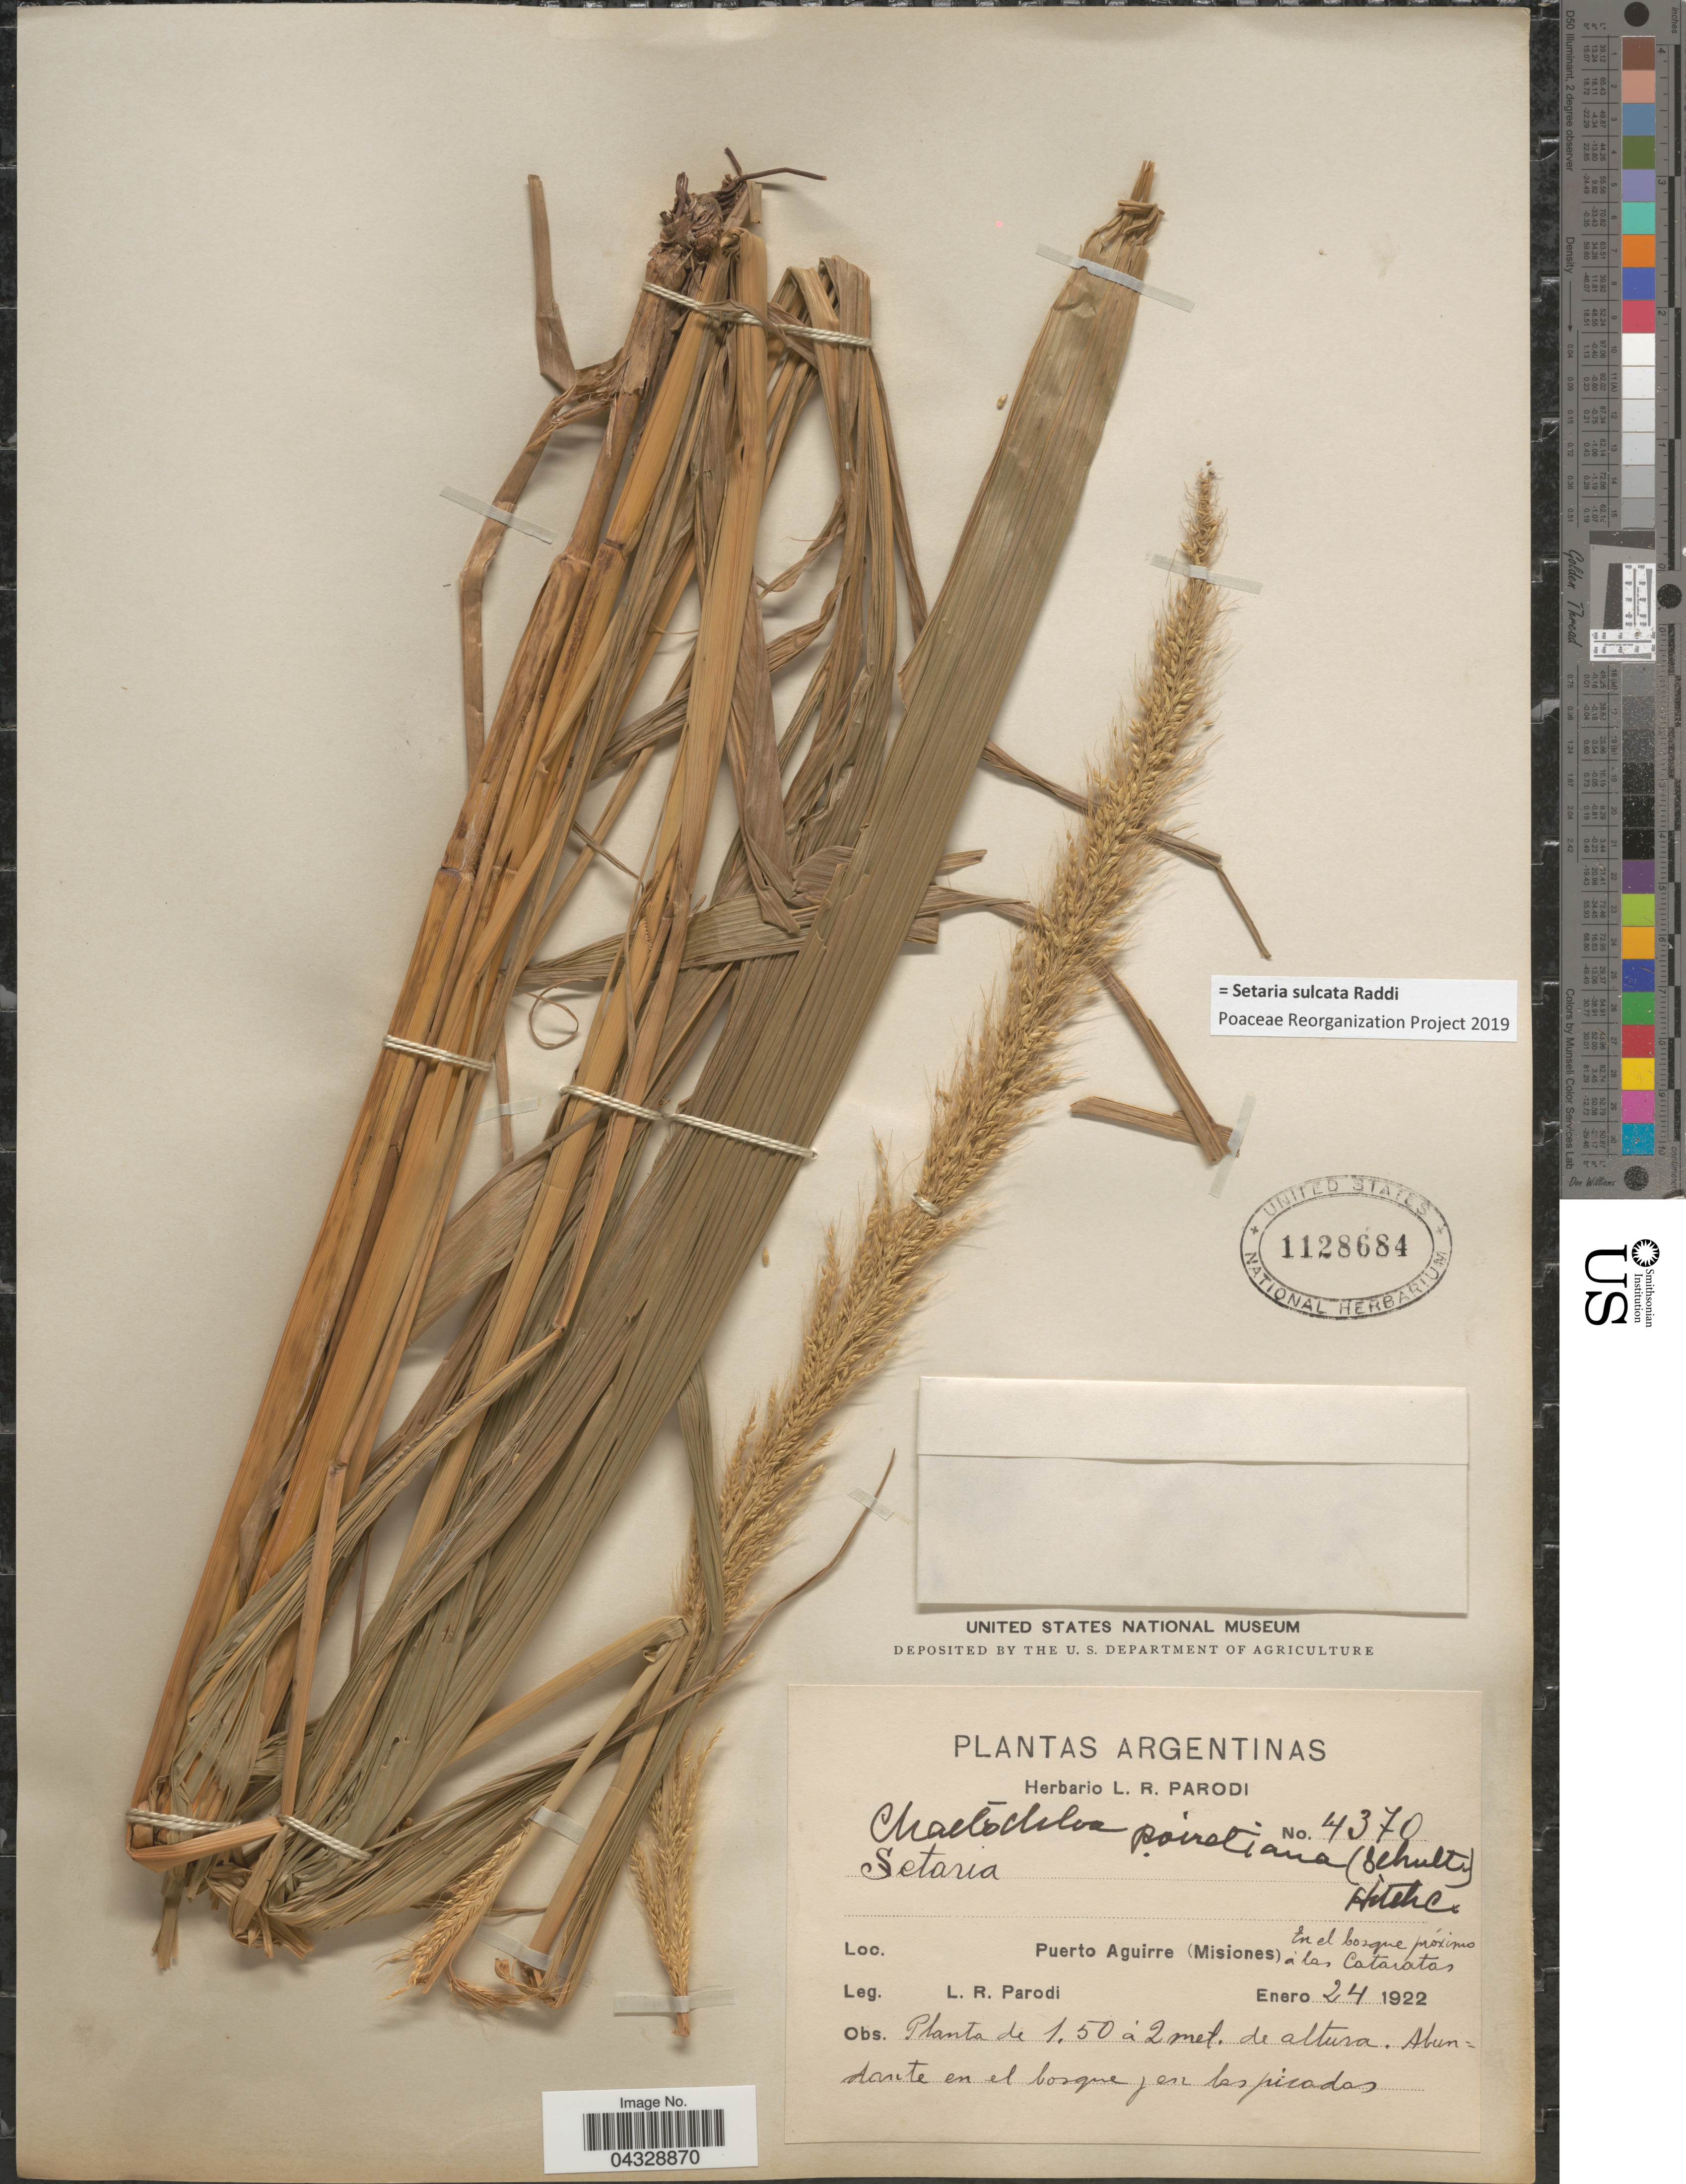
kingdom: Plantae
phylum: Tracheophyta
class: Liliopsida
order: Poales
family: Poaceae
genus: Setaria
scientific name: Setaria sulcata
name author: Raddi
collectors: L. R. Parodi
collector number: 4370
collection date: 1922-01-24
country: Argentina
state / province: Misiones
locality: Puerti Aguirre. En el bosque próximo à las Cataratas.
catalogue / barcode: US 1128684